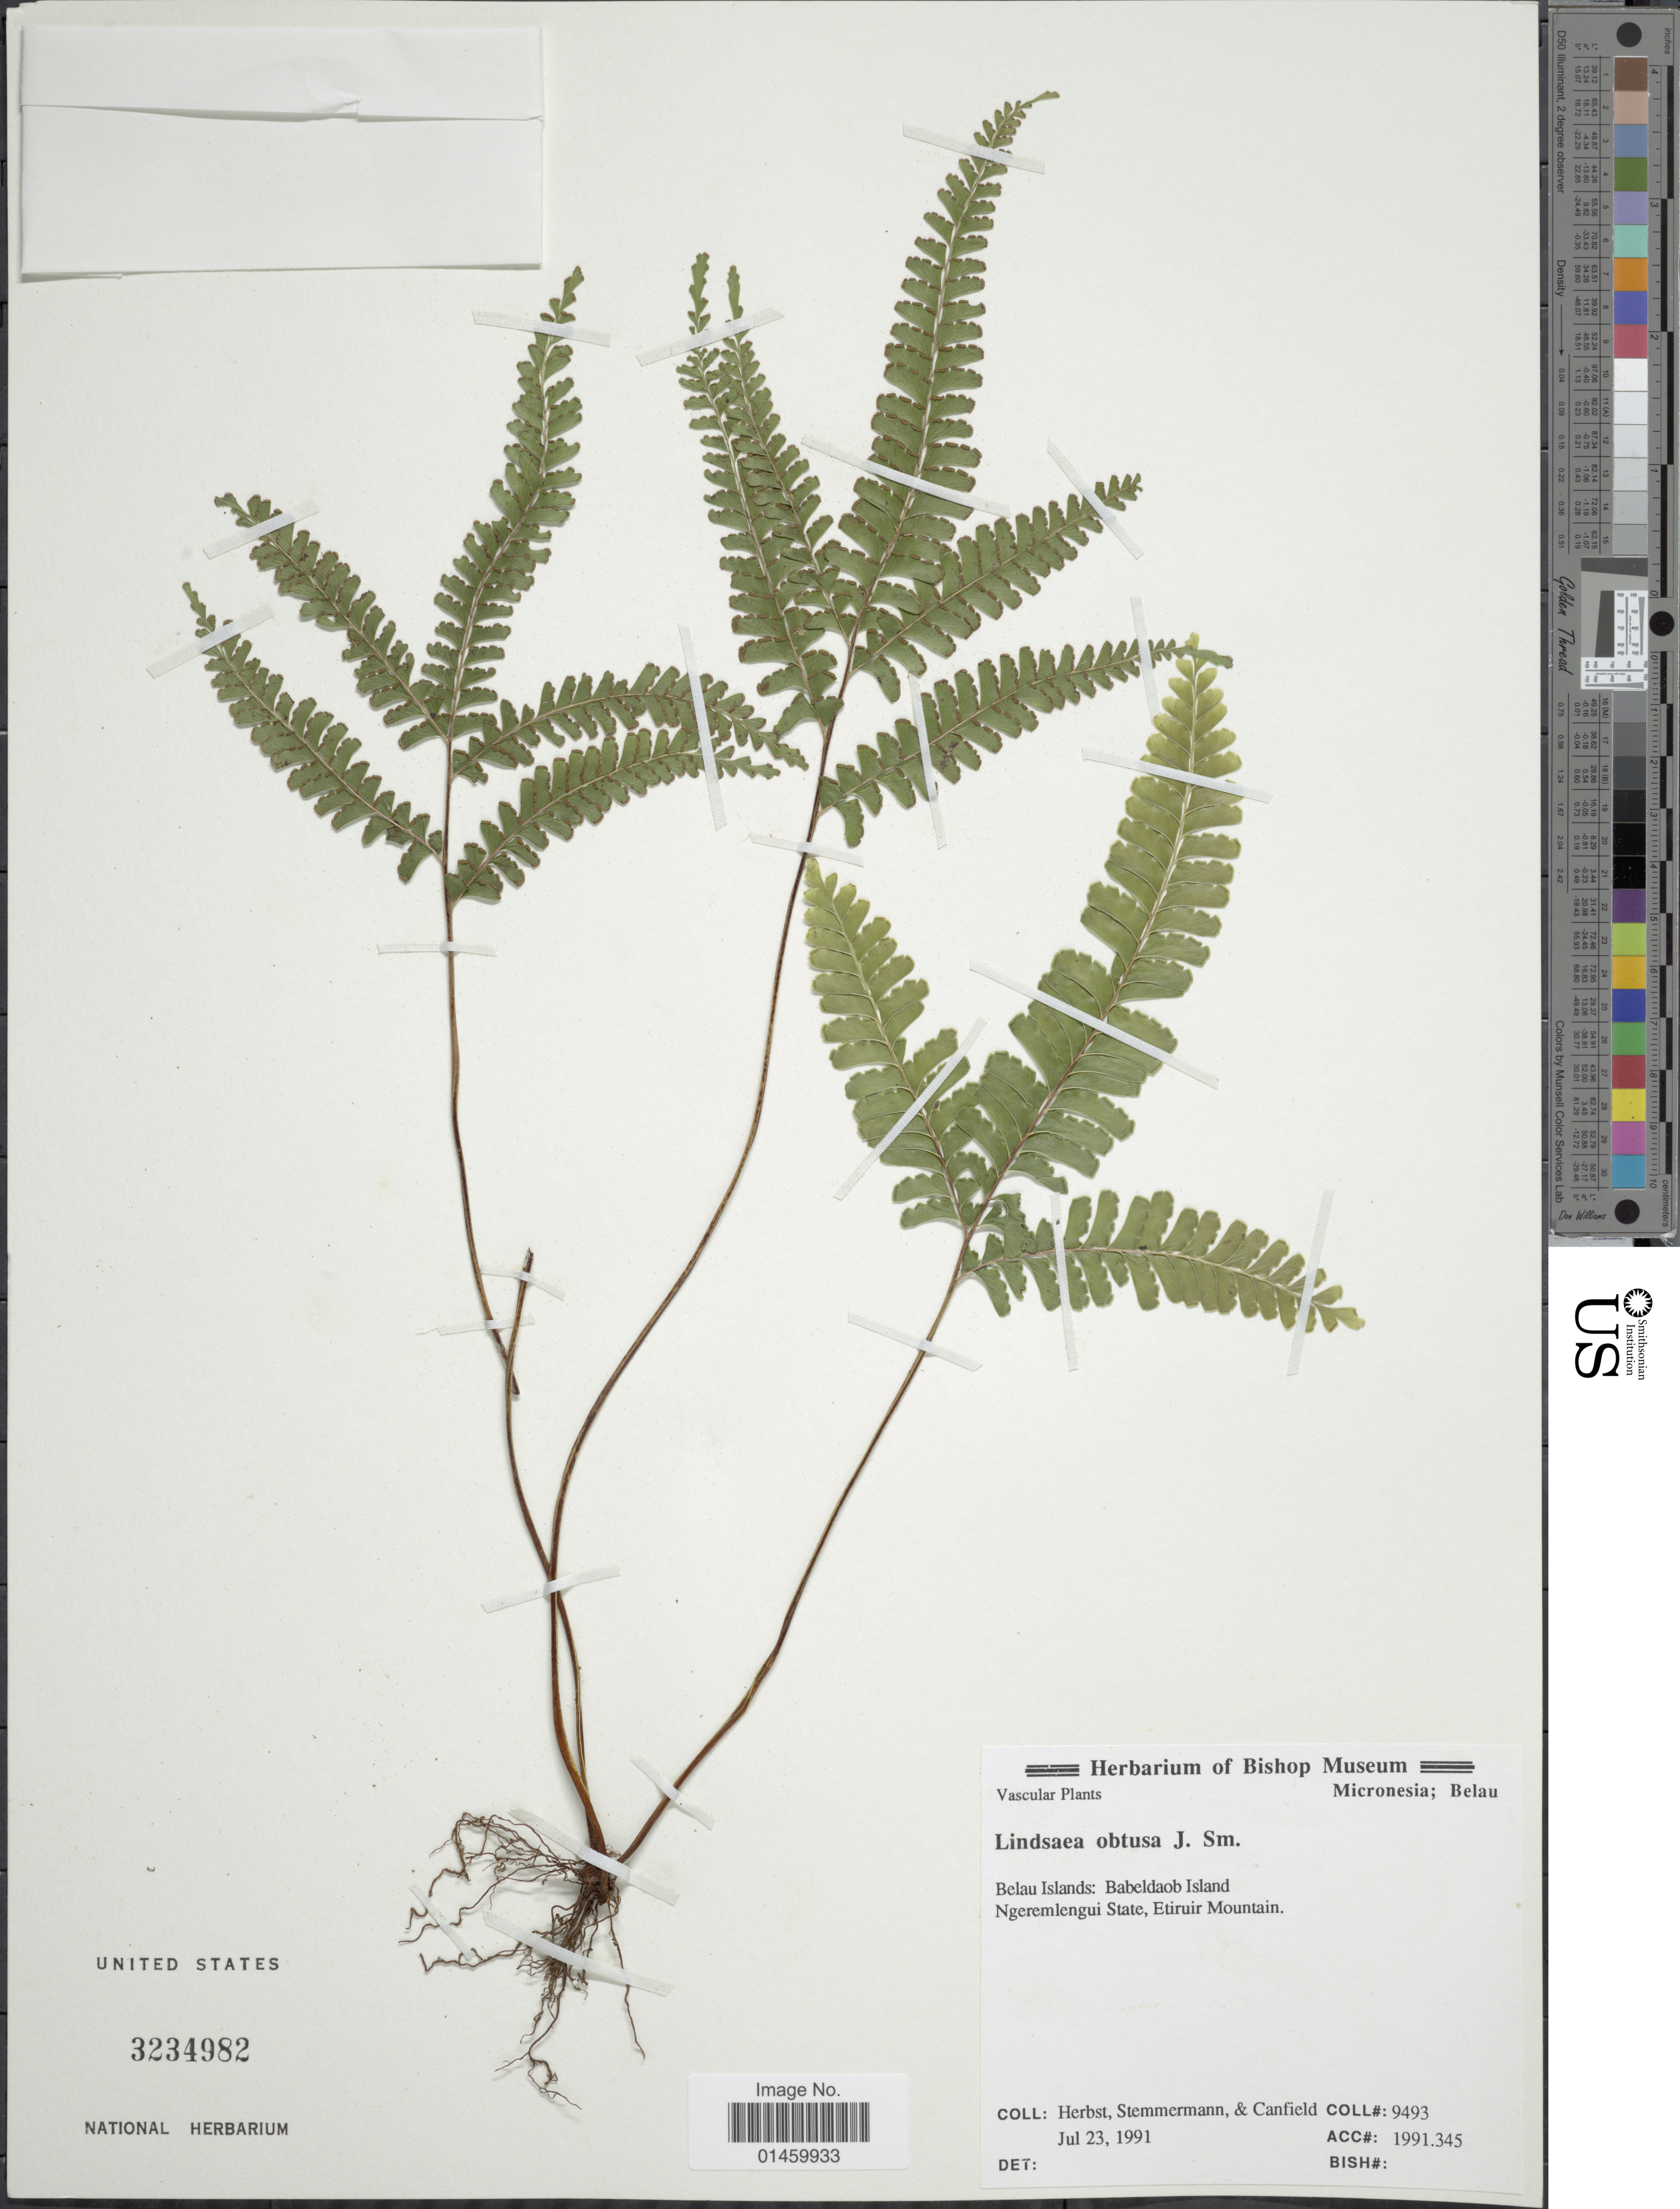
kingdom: Plantae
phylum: Tracheophyta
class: Polypodiopsida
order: Polypodiales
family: Lindsaeaceae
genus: Lindsaea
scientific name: Lindsaea obtusa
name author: J. Sm. ex Hook.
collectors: -. Herbst, -. Stemmermann & -. Canfield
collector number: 9493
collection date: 1991-07-23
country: Palau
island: Babeldaob [Babelthuap]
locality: Belau Islands: Babeldaob Island. Ngeremlengui State, Etitiruir Mountain.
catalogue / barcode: US 3234982